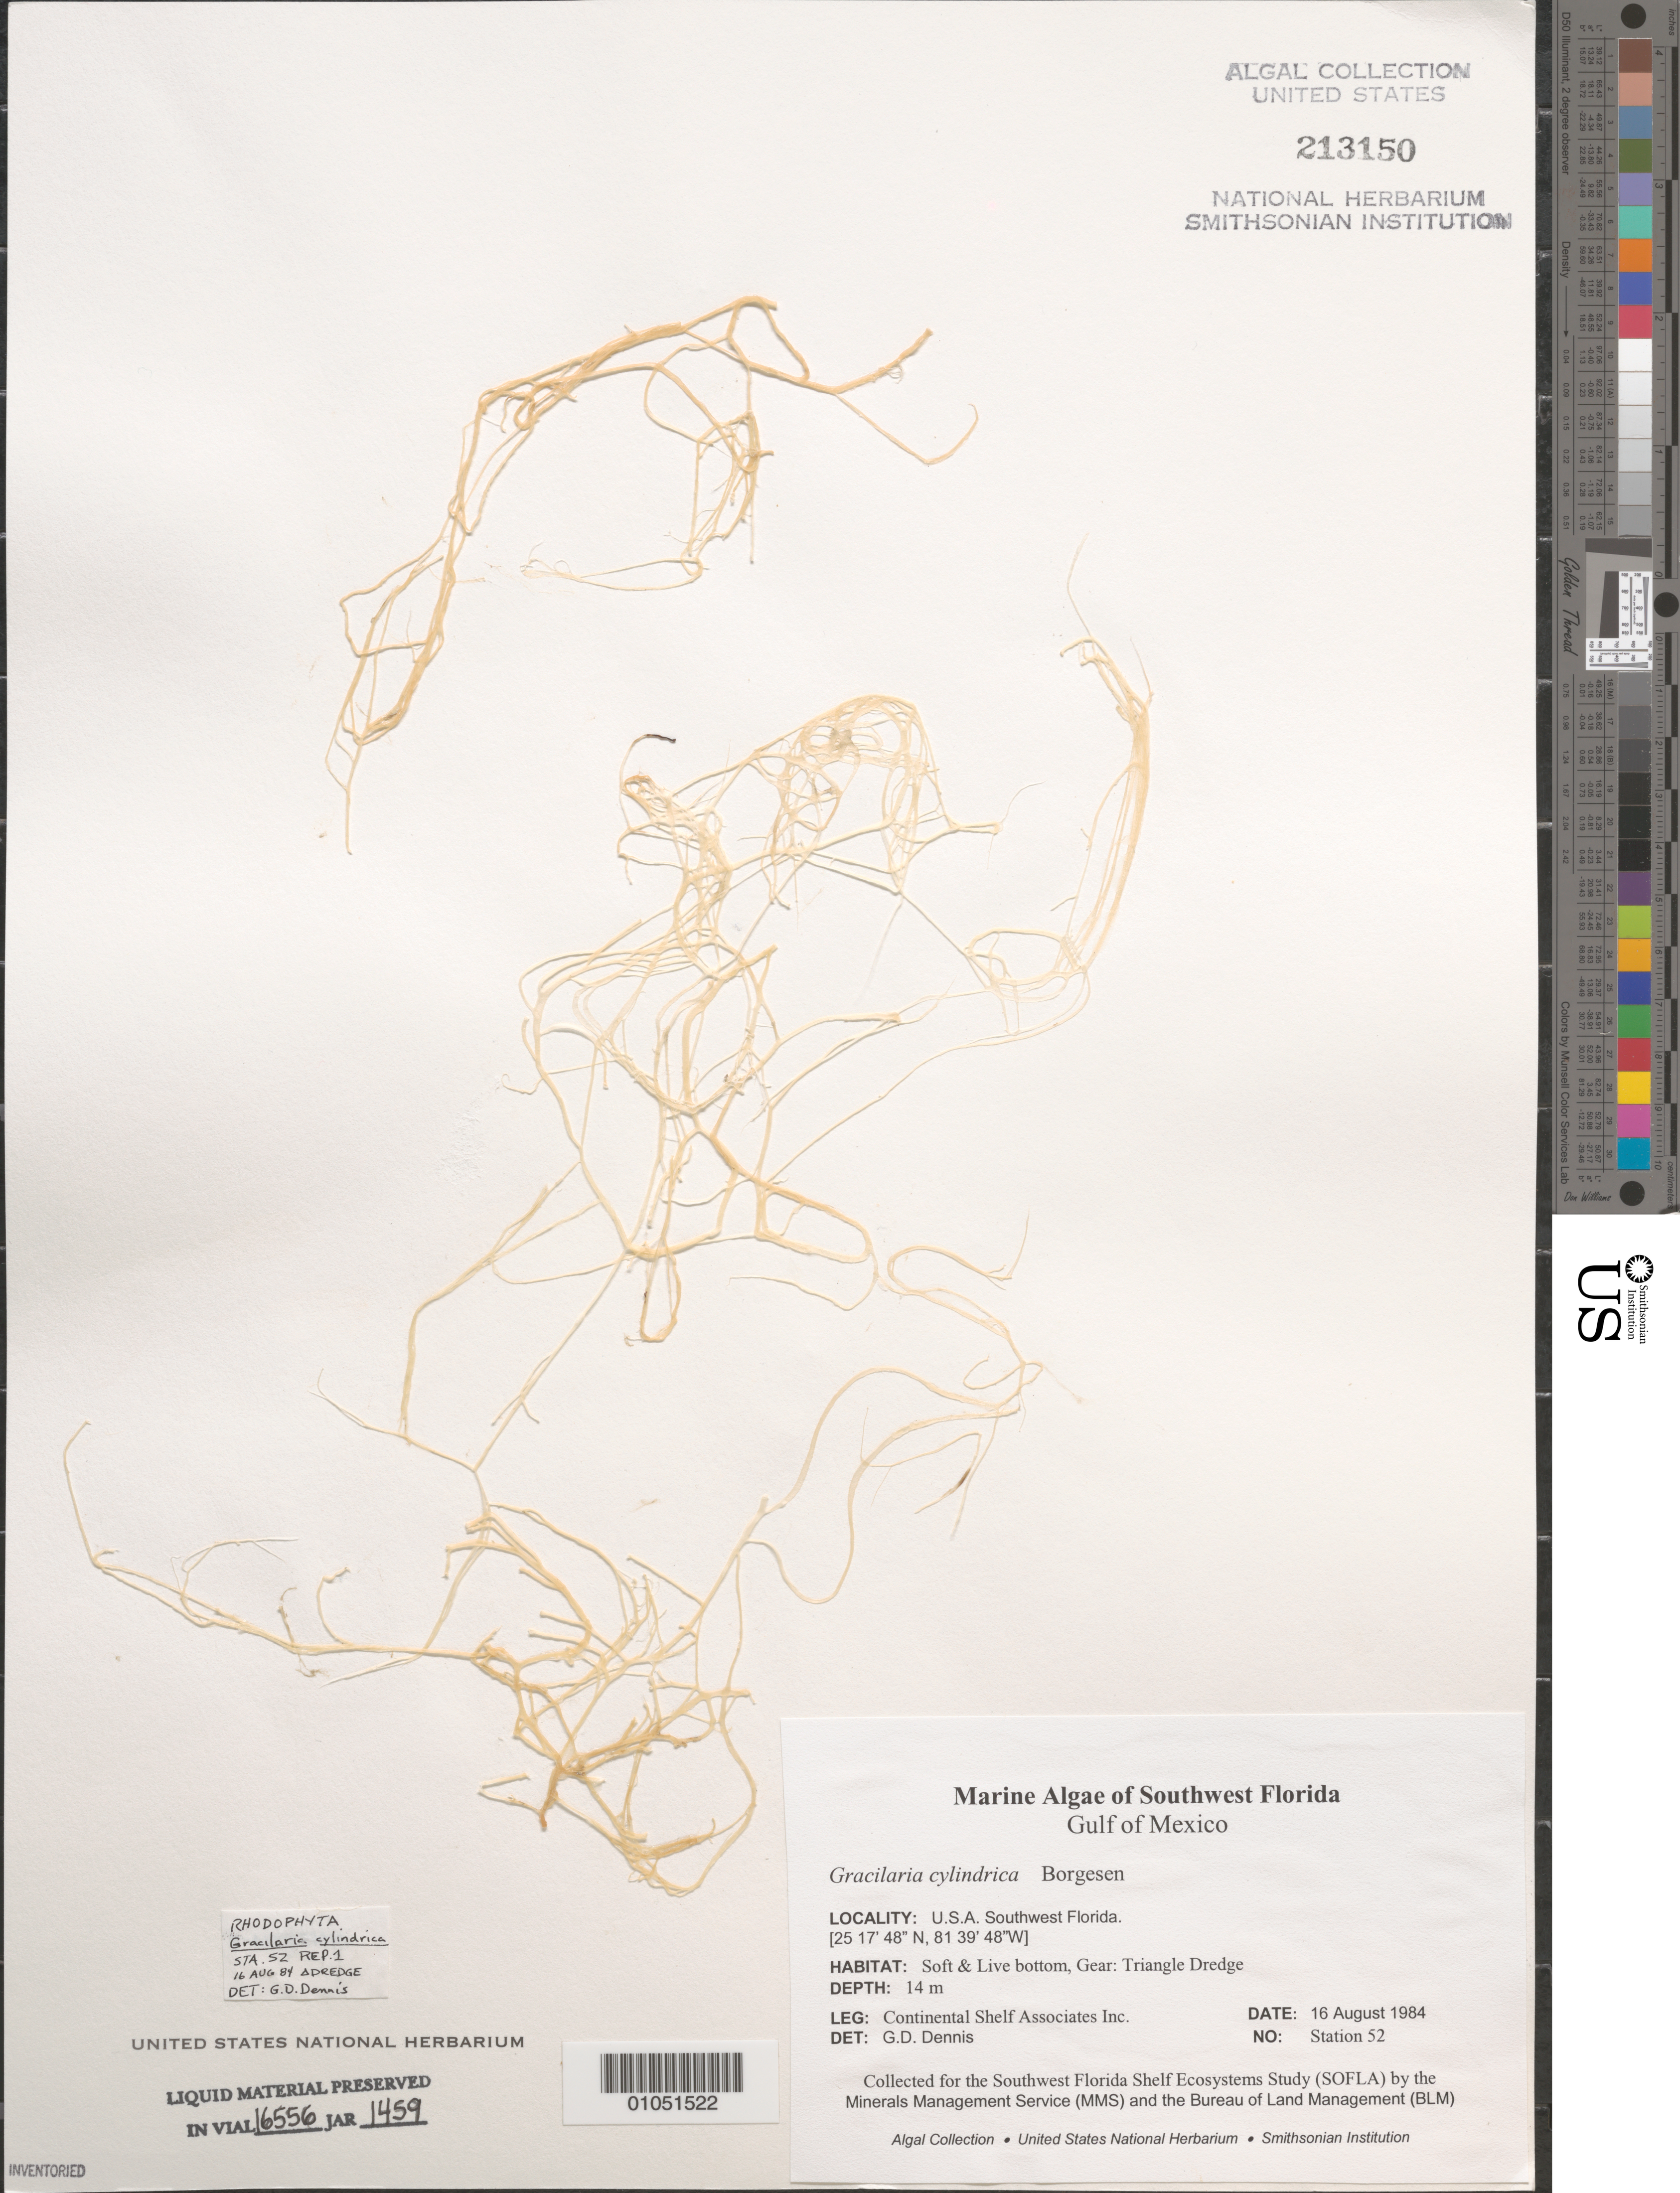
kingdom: Plantae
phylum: Rhodophyta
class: Florideophyceae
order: Gracilariales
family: Gracilariaceae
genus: Gracilaria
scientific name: Gracilaria cylindrica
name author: Børgesen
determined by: Dennis, G. D.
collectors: Continental Shelf Associates Inc.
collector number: Station 52 Repl 1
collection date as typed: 16 Aug 1984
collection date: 1984-08-16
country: United States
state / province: Florida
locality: Gulf of Mexico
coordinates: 25 17'48"N, 81 39'48"W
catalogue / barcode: US 213150